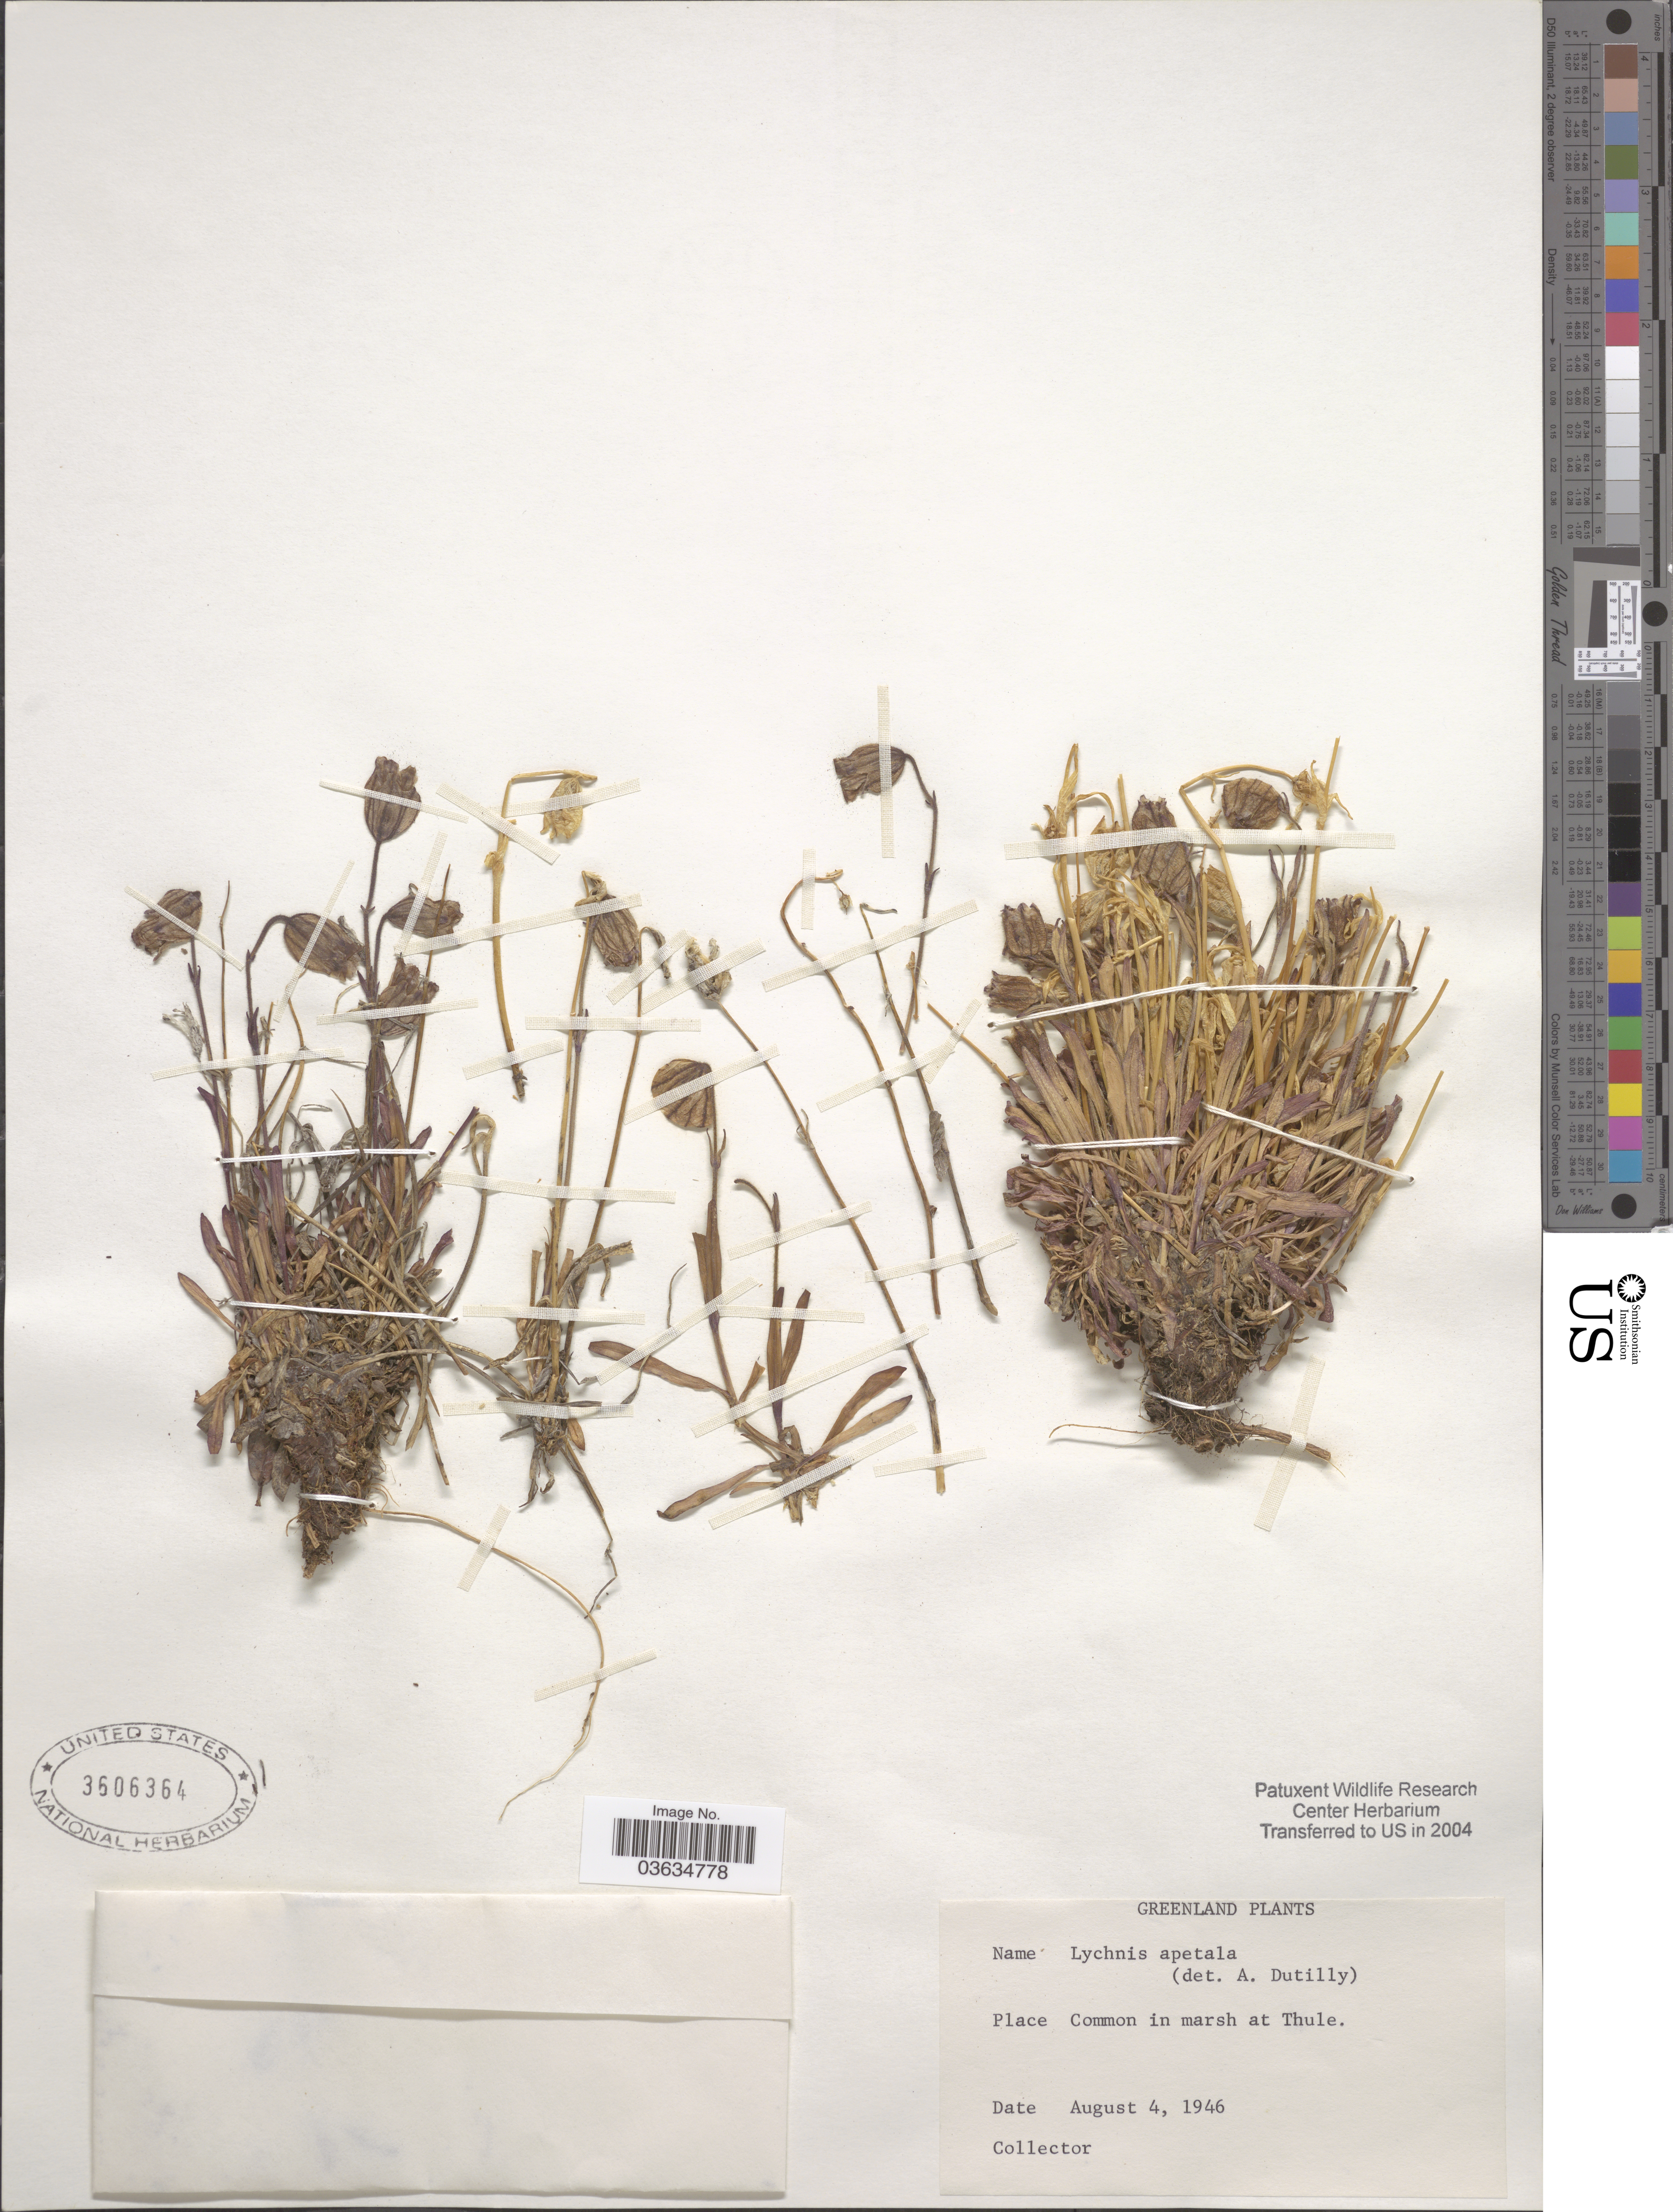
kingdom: Plantae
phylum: Tracheophyta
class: Magnoliopsida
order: Caryophyllales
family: Caryophyllaceae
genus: Silene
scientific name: Silene uralensis subsp. uralensis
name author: (Rupr.) Bocquet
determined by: Strong, Mark T., (BOT), Smithsonian Institution - National Museum of Natural History (UNITED STATES)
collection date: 1946-08-04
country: Greenland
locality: Common in marsh at Thule.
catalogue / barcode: US 3606364